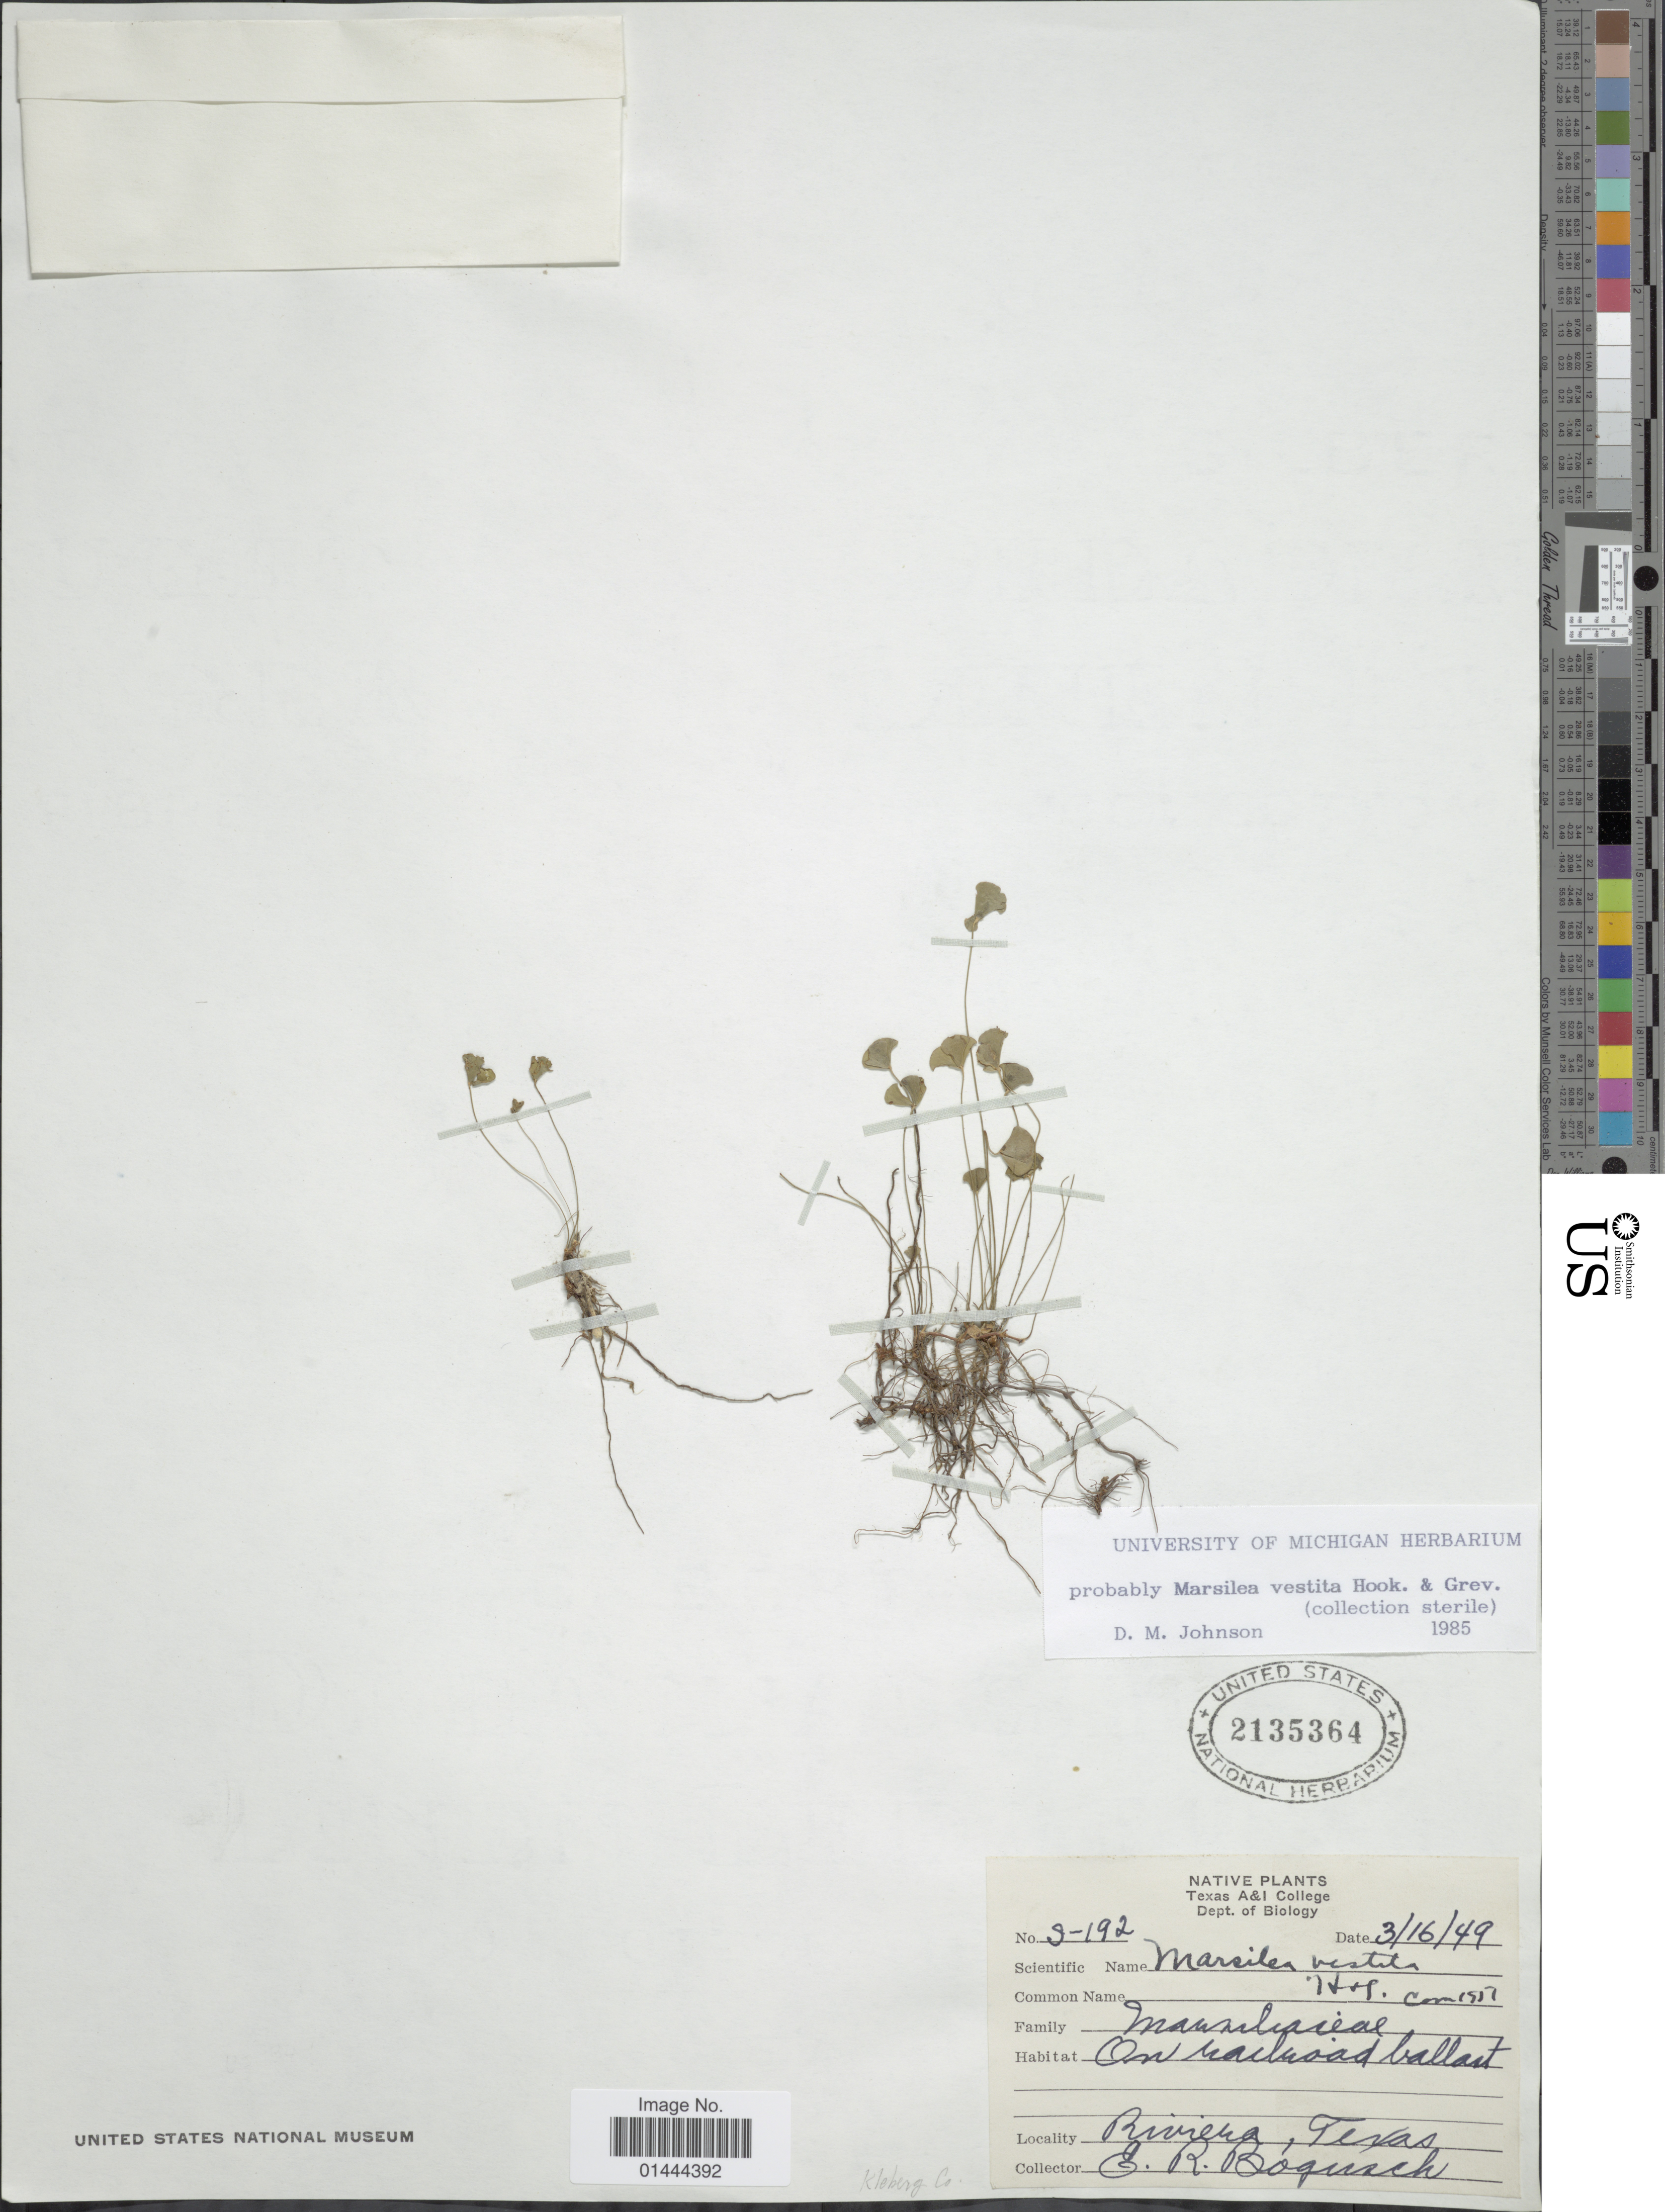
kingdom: Plantae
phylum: Tracheophyta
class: Polypodiopsida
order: Salviniales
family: Marsileaceae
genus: Marsilea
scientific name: Marsilea vestita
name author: Hook. & Grev.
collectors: E. Bogusch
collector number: S-192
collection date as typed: Transcribed d/m/y: 16/3/49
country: United States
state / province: Texas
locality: On railroad ballast, Riviera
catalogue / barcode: US 2135364